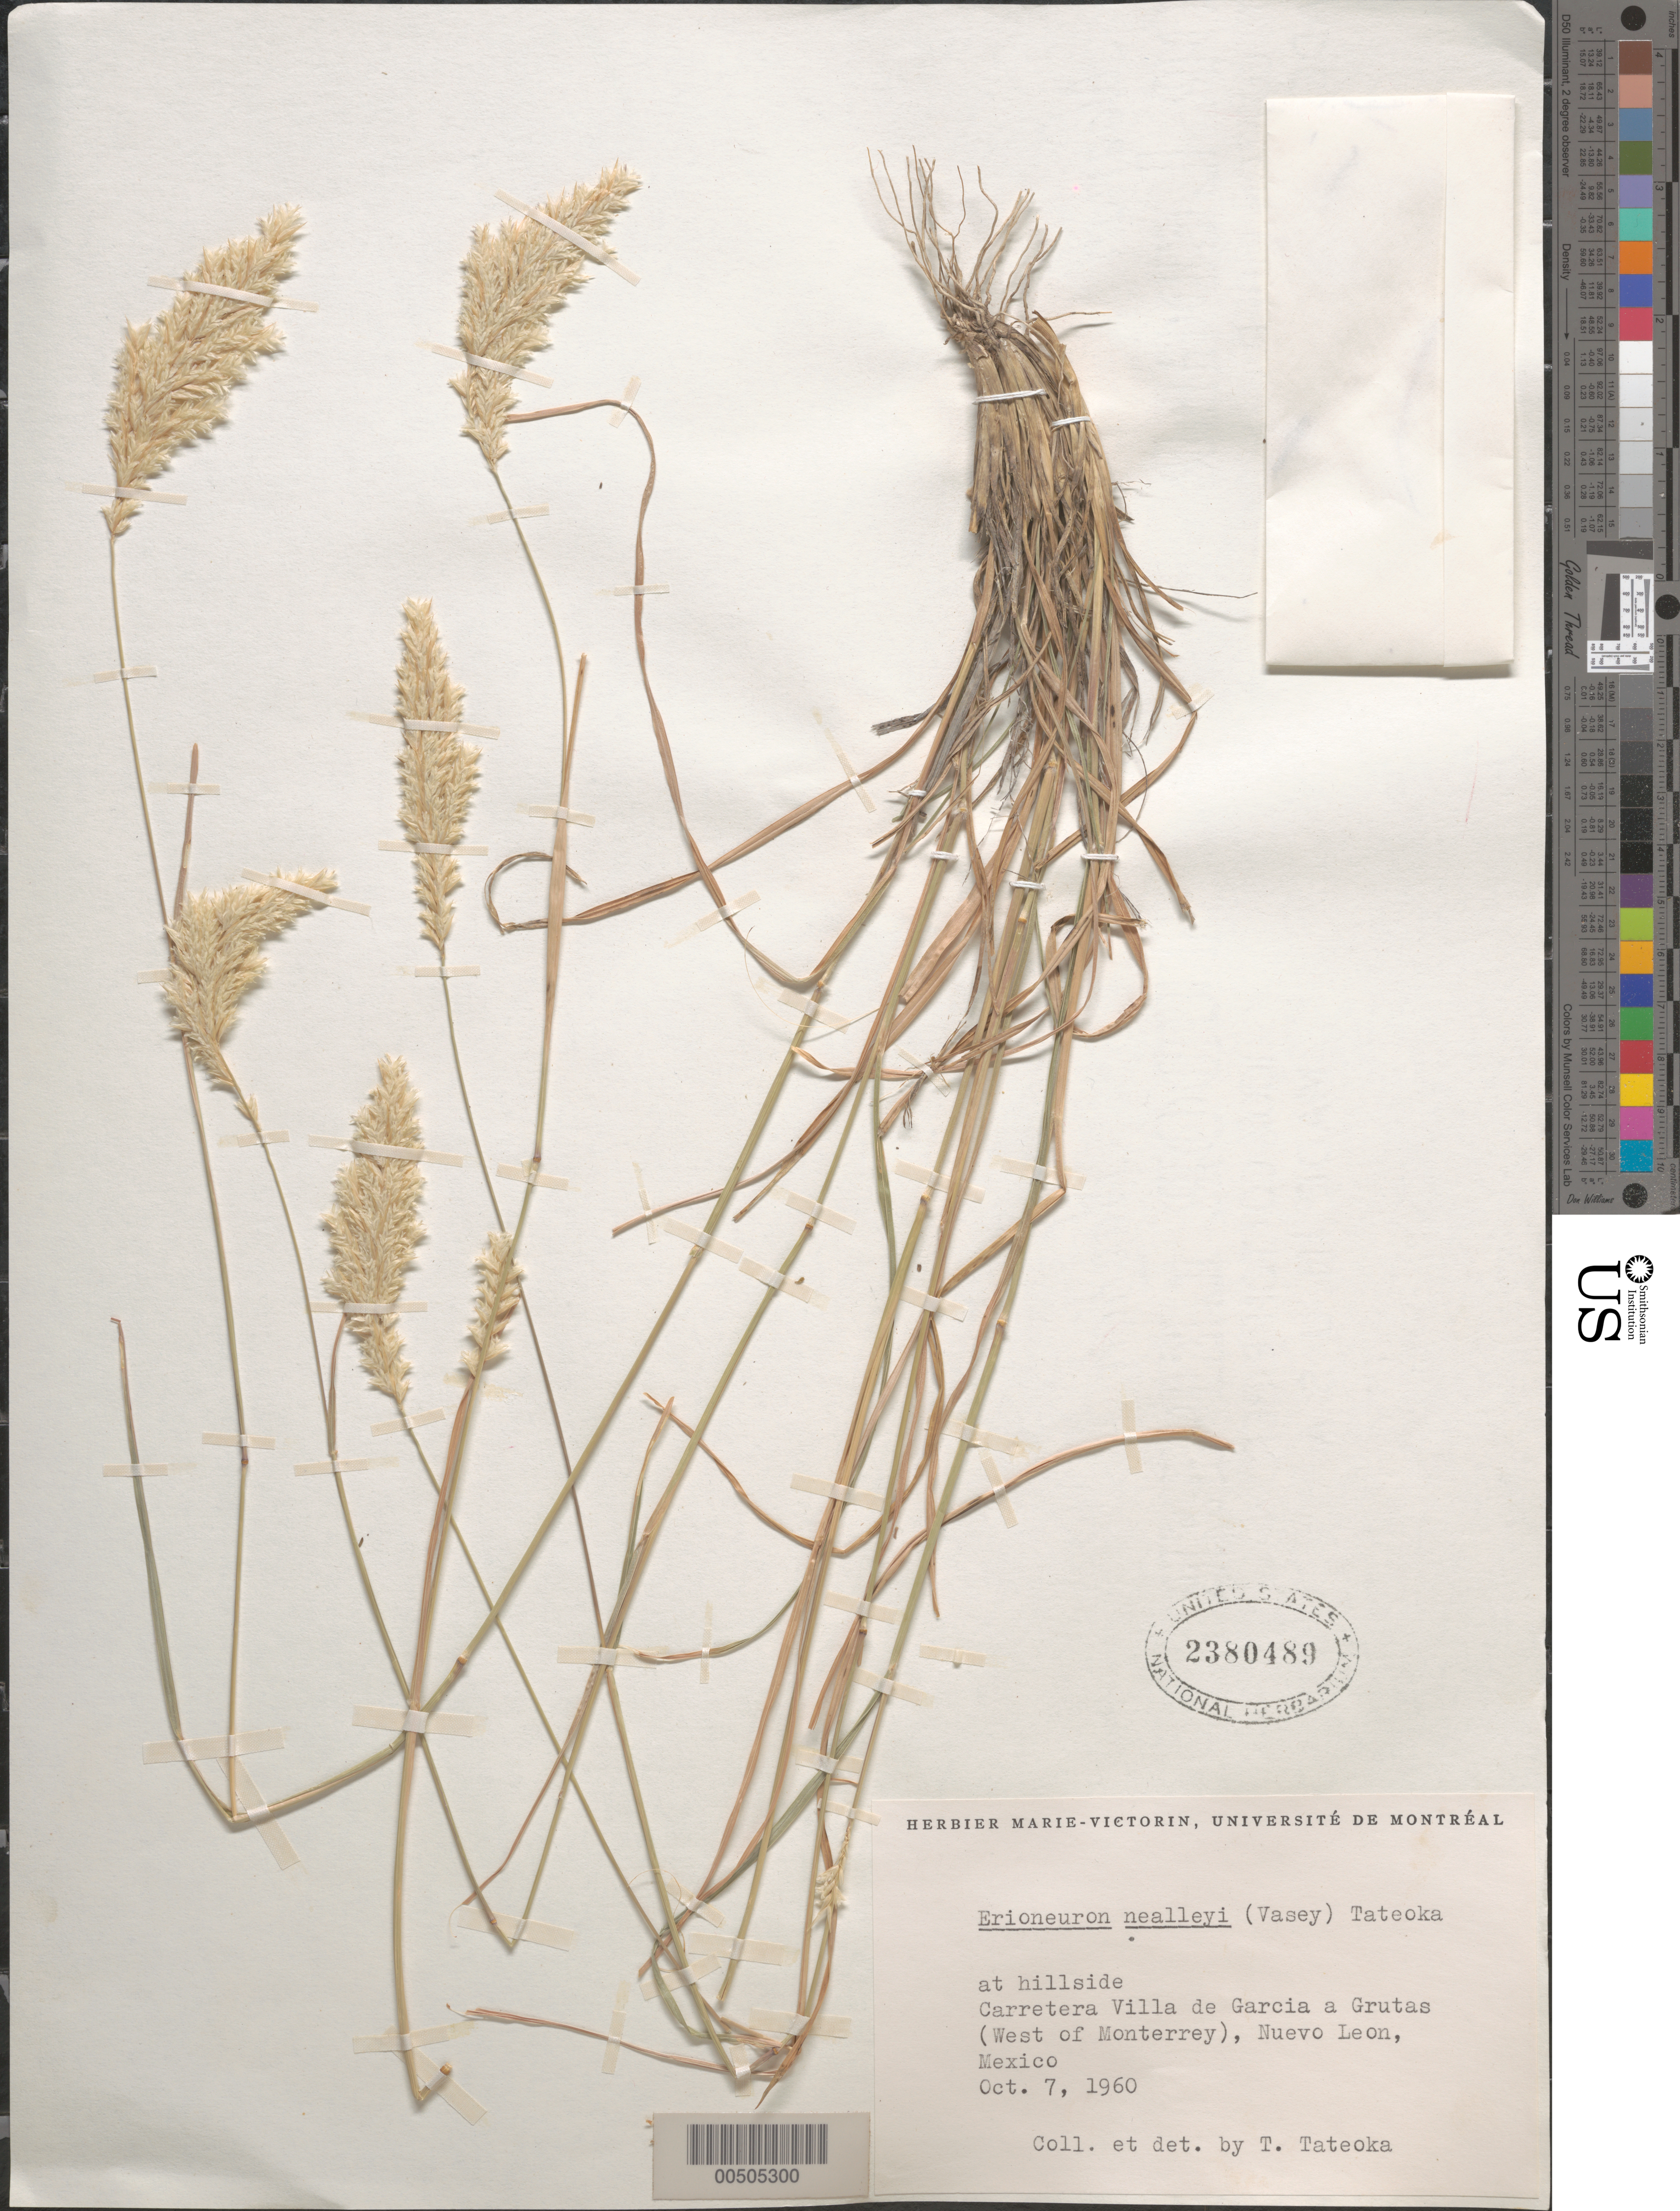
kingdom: Plantae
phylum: Tracheophyta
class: Liliopsida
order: Poales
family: Poaceae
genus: Erioneuron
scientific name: Erioneuron nealleyi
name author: (Vasey) Tateoka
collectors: T. Tateoka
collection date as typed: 7 Oct 1960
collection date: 1960-10-07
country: Mexico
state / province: Nuevo León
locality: Carretera Villa de Garcia a Grutas (W of Monterrey)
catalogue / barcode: US 2380489